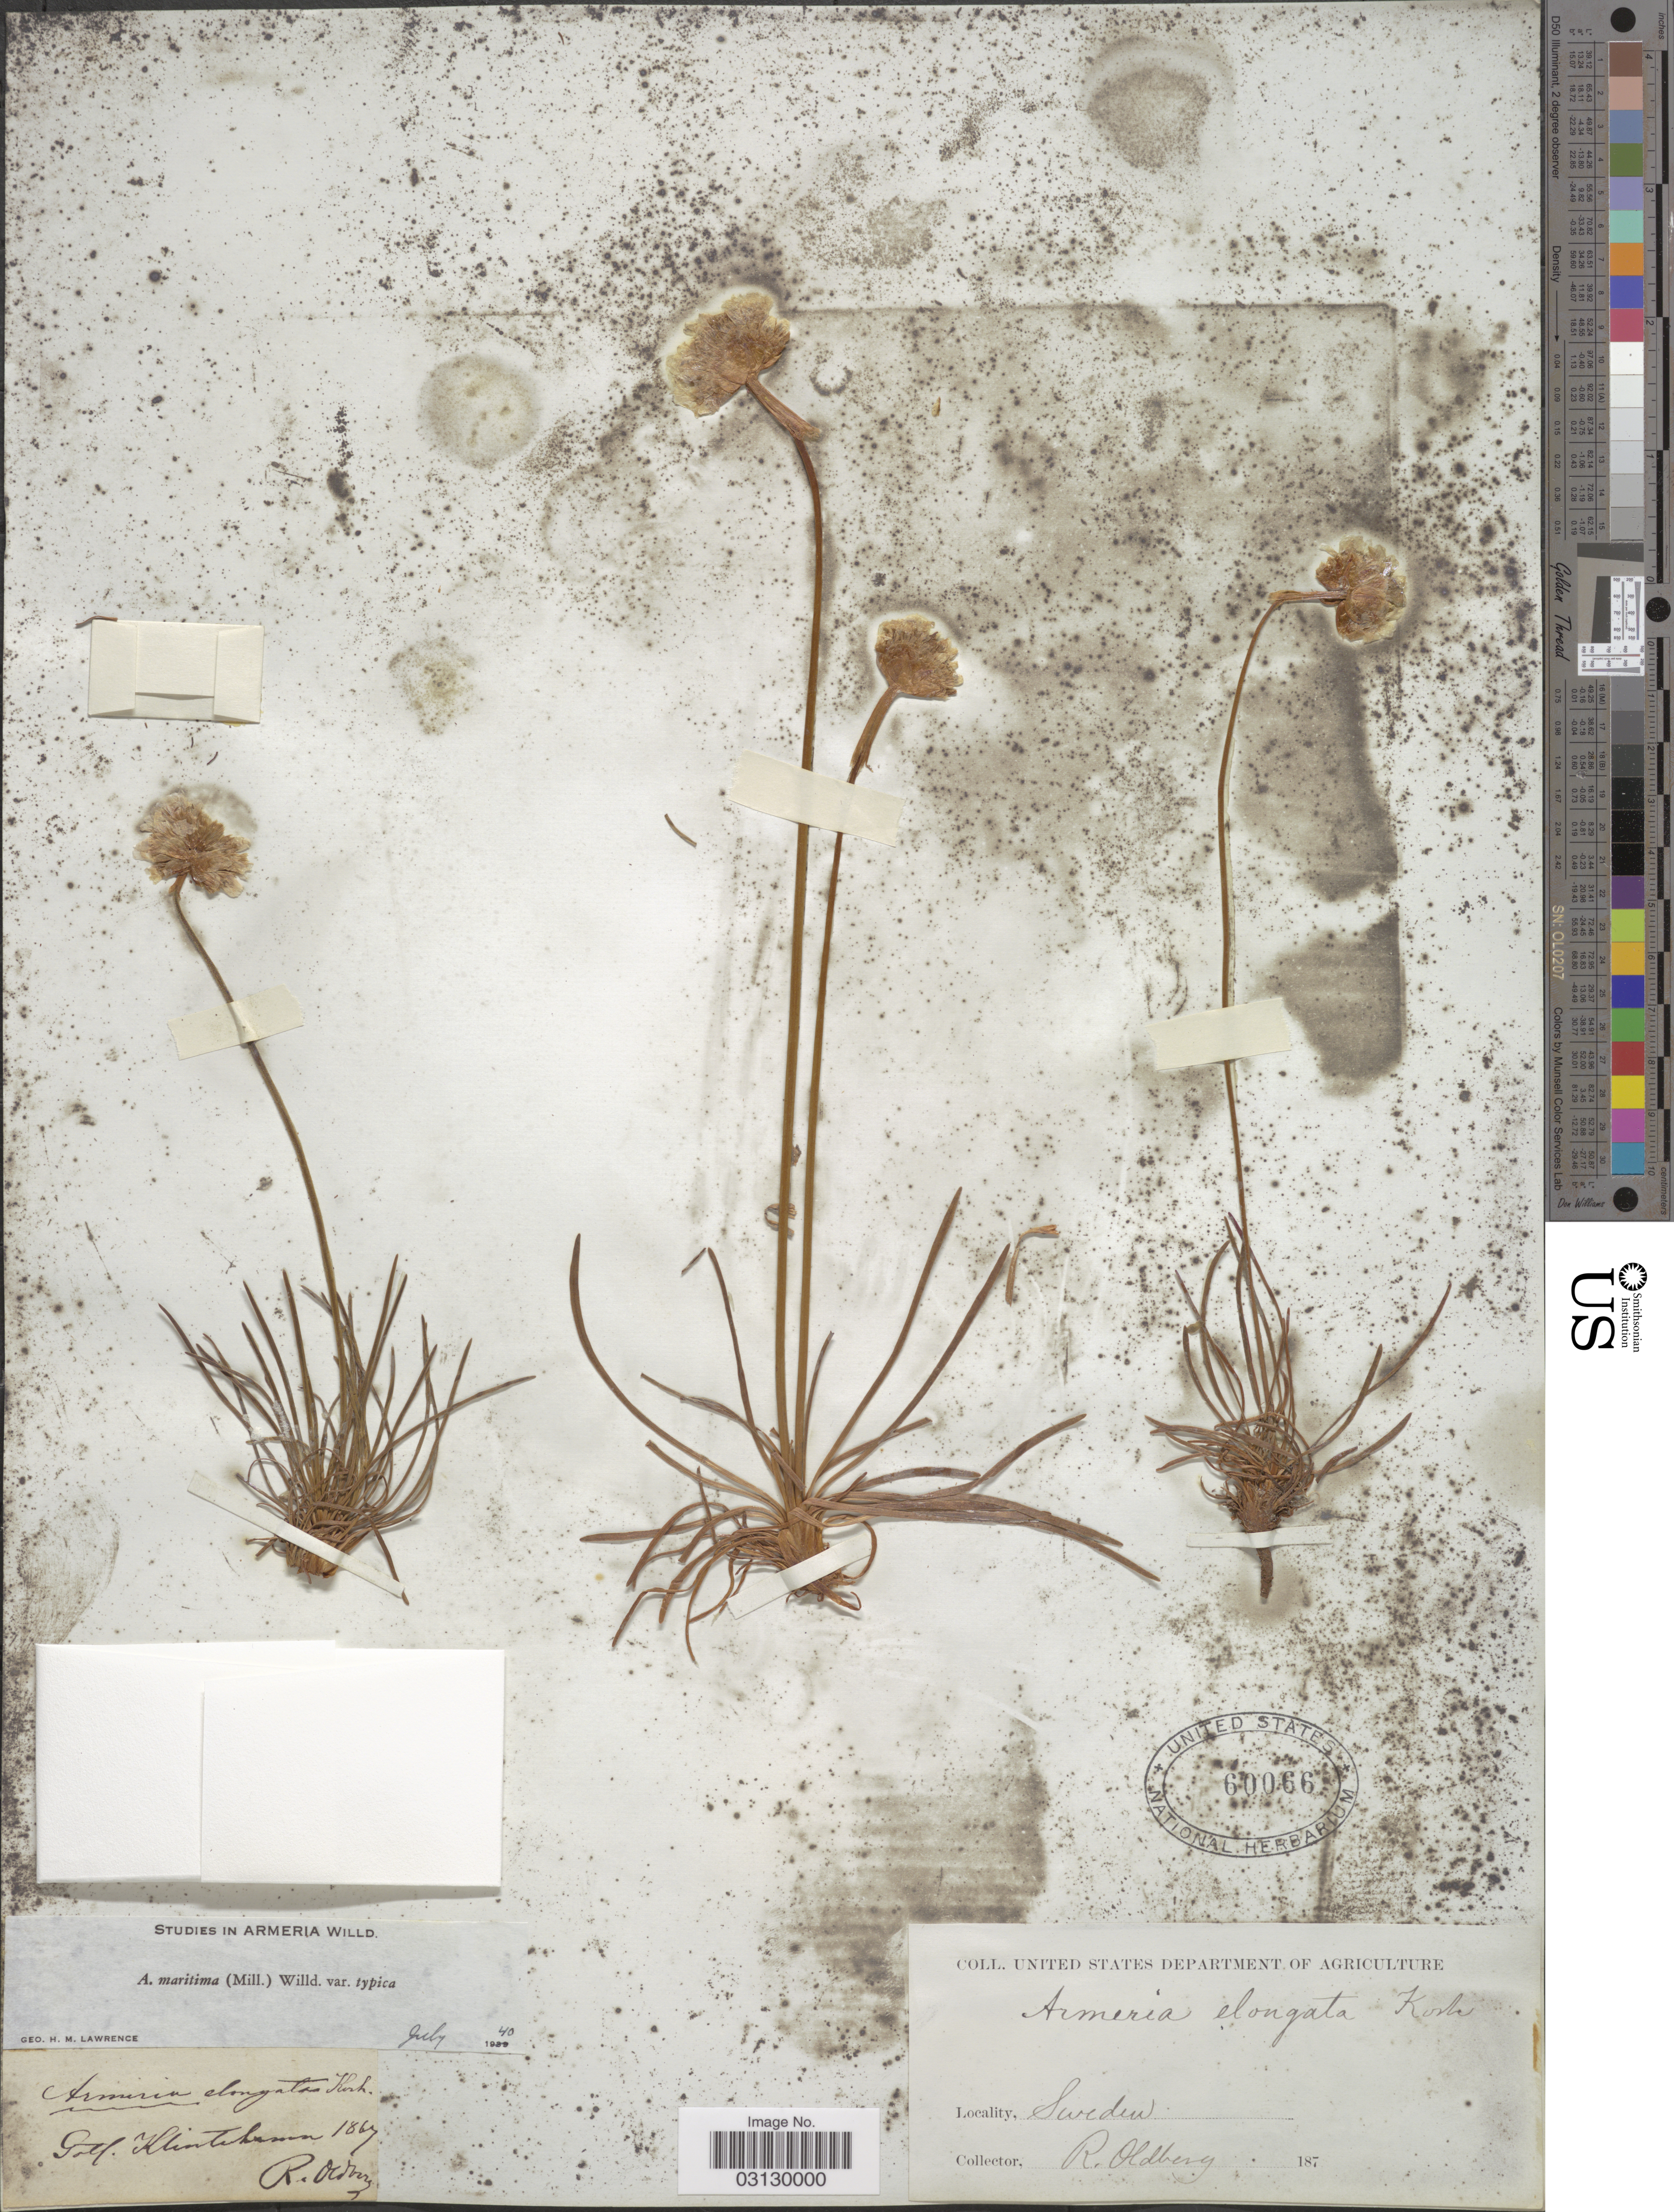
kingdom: Plantae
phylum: Tracheophyta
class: Magnoliopsida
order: Caryophyllales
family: Plumbaginaceae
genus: Armeria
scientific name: Armeria maritima subsp. maritima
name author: (Mill.) Willd.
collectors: R. Oldberg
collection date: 1867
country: Sweden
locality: Golf. Klintehamn.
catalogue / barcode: US 60066